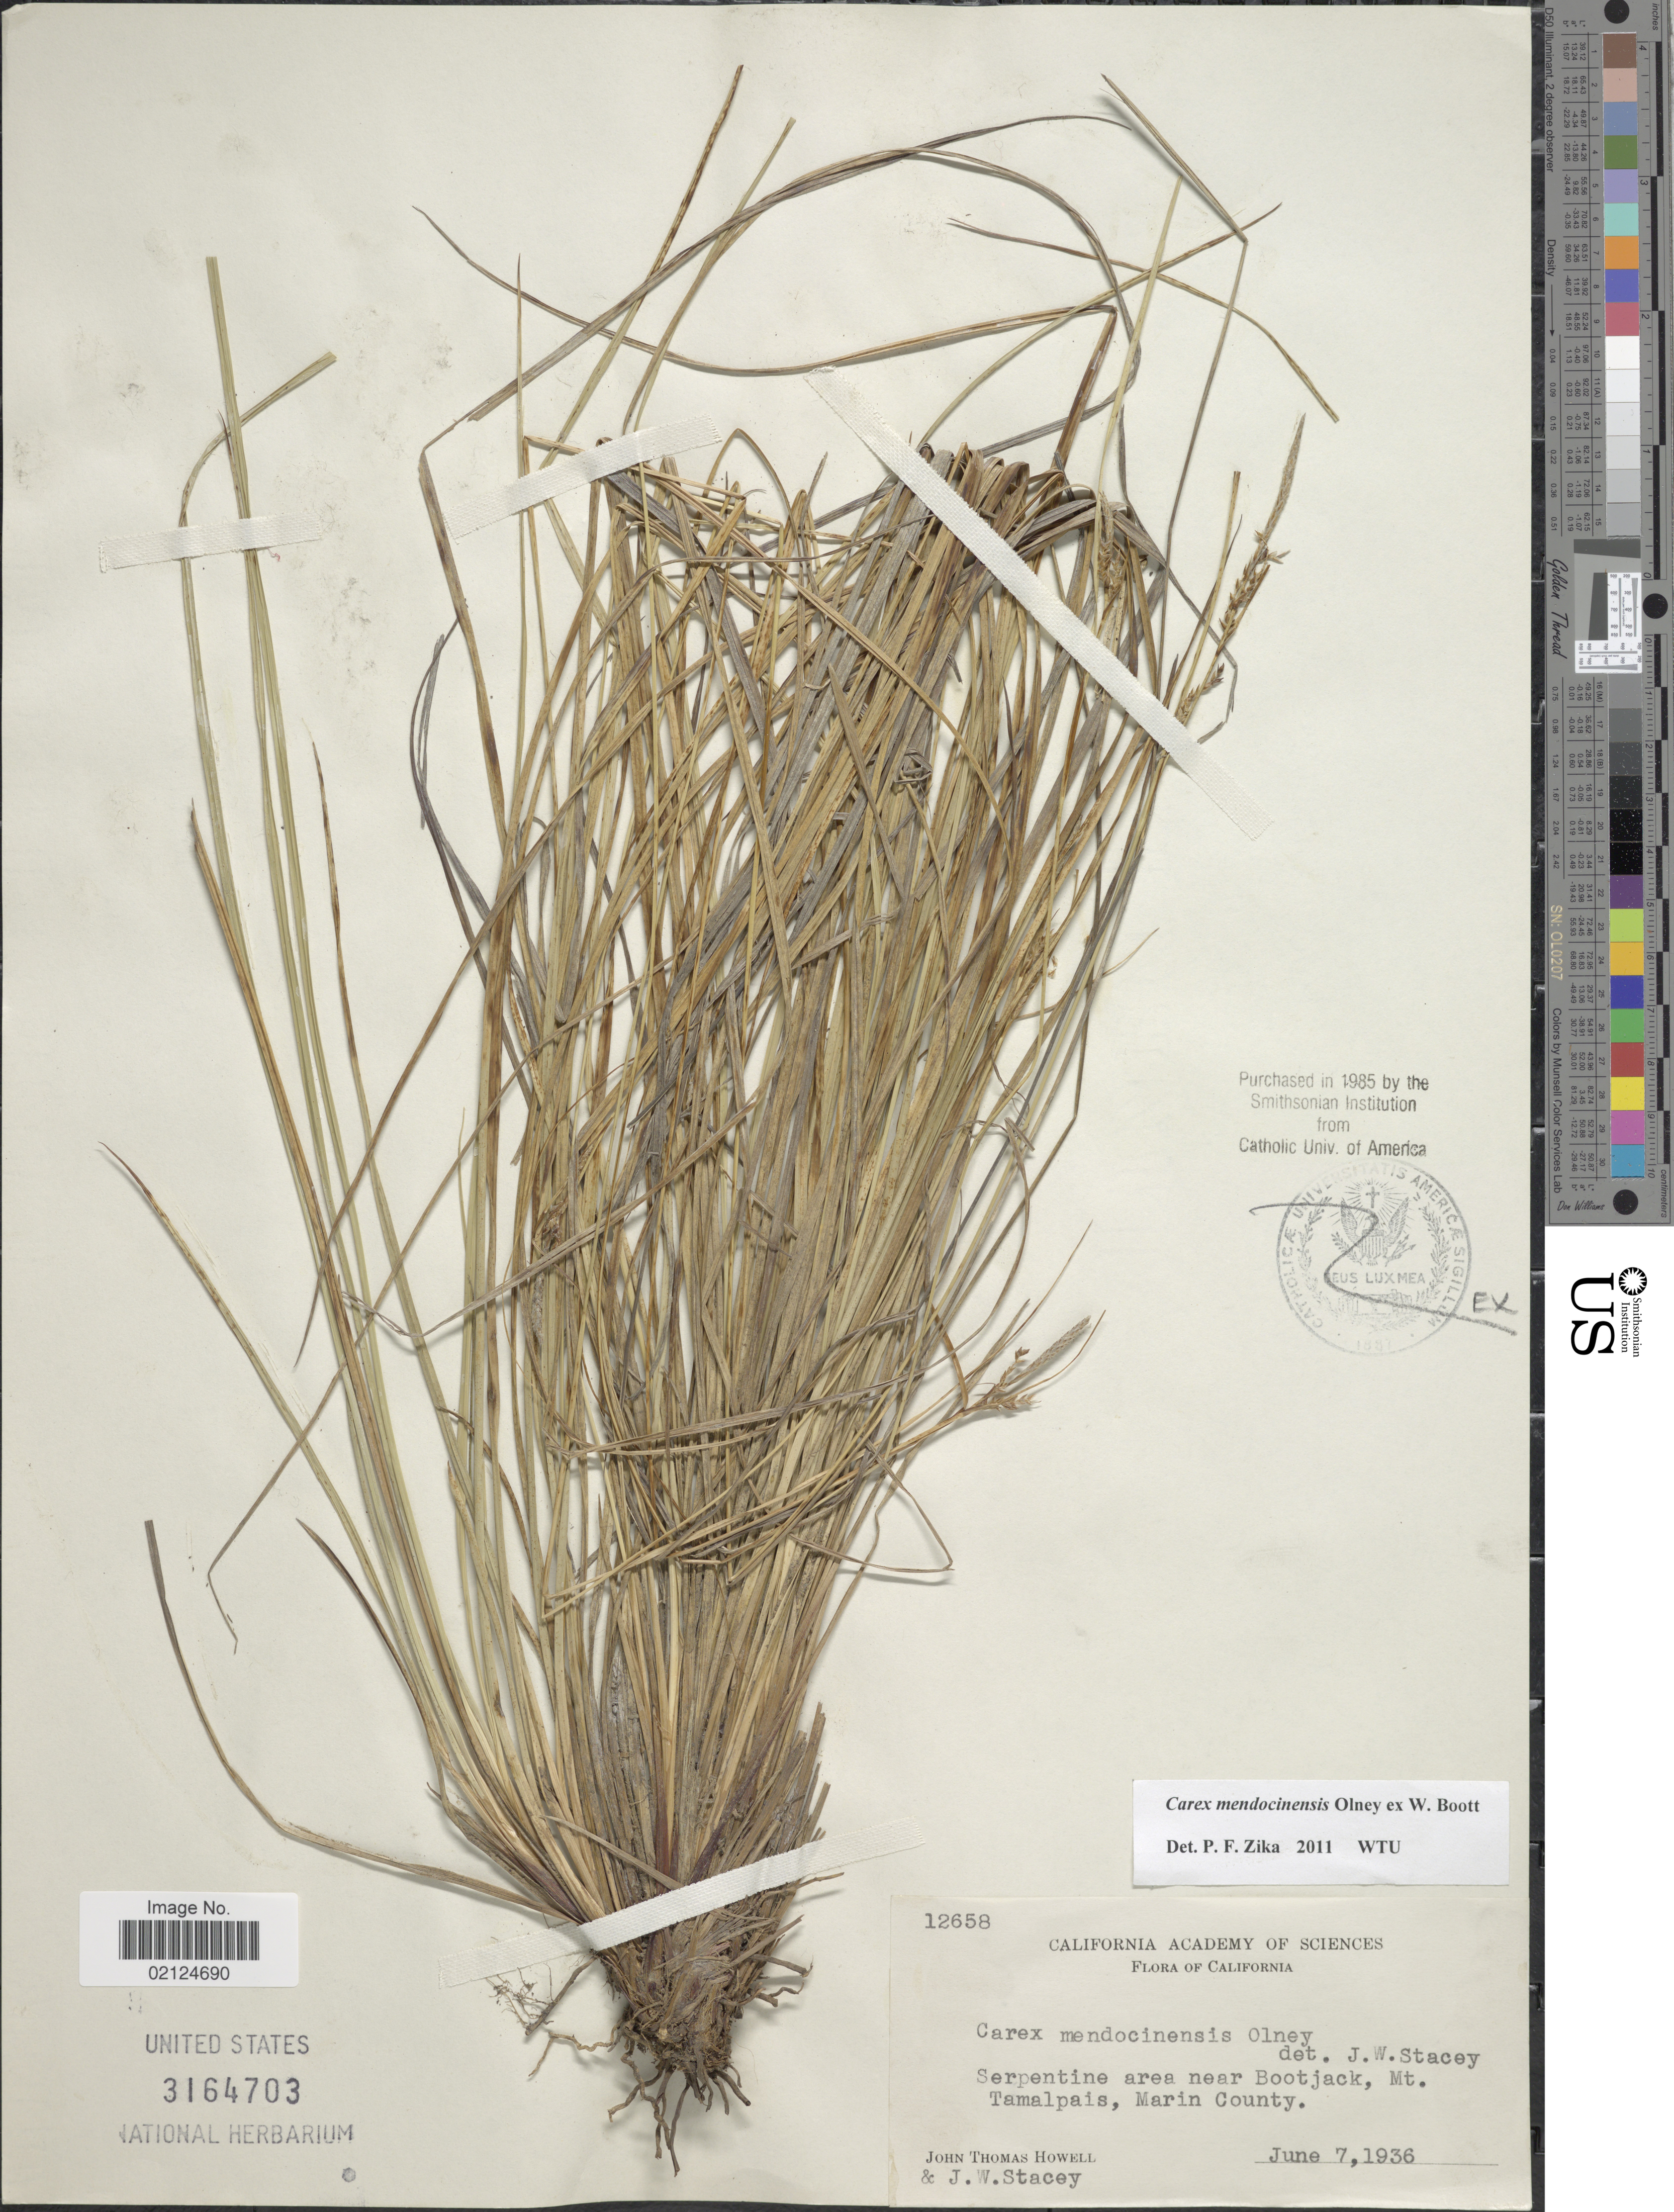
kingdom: Plantae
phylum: Tracheophyta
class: Liliopsida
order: Poales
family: Cyperaceae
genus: Carex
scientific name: Carex mendocinensis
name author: Olney ex Boott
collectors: J. T. Howell & J. W. Stacey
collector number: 12658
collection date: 1936-06-07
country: United States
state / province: California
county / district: Marin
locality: Area near Bootjack, Mt. Tamalpais, Marin County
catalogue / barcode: US 3164703